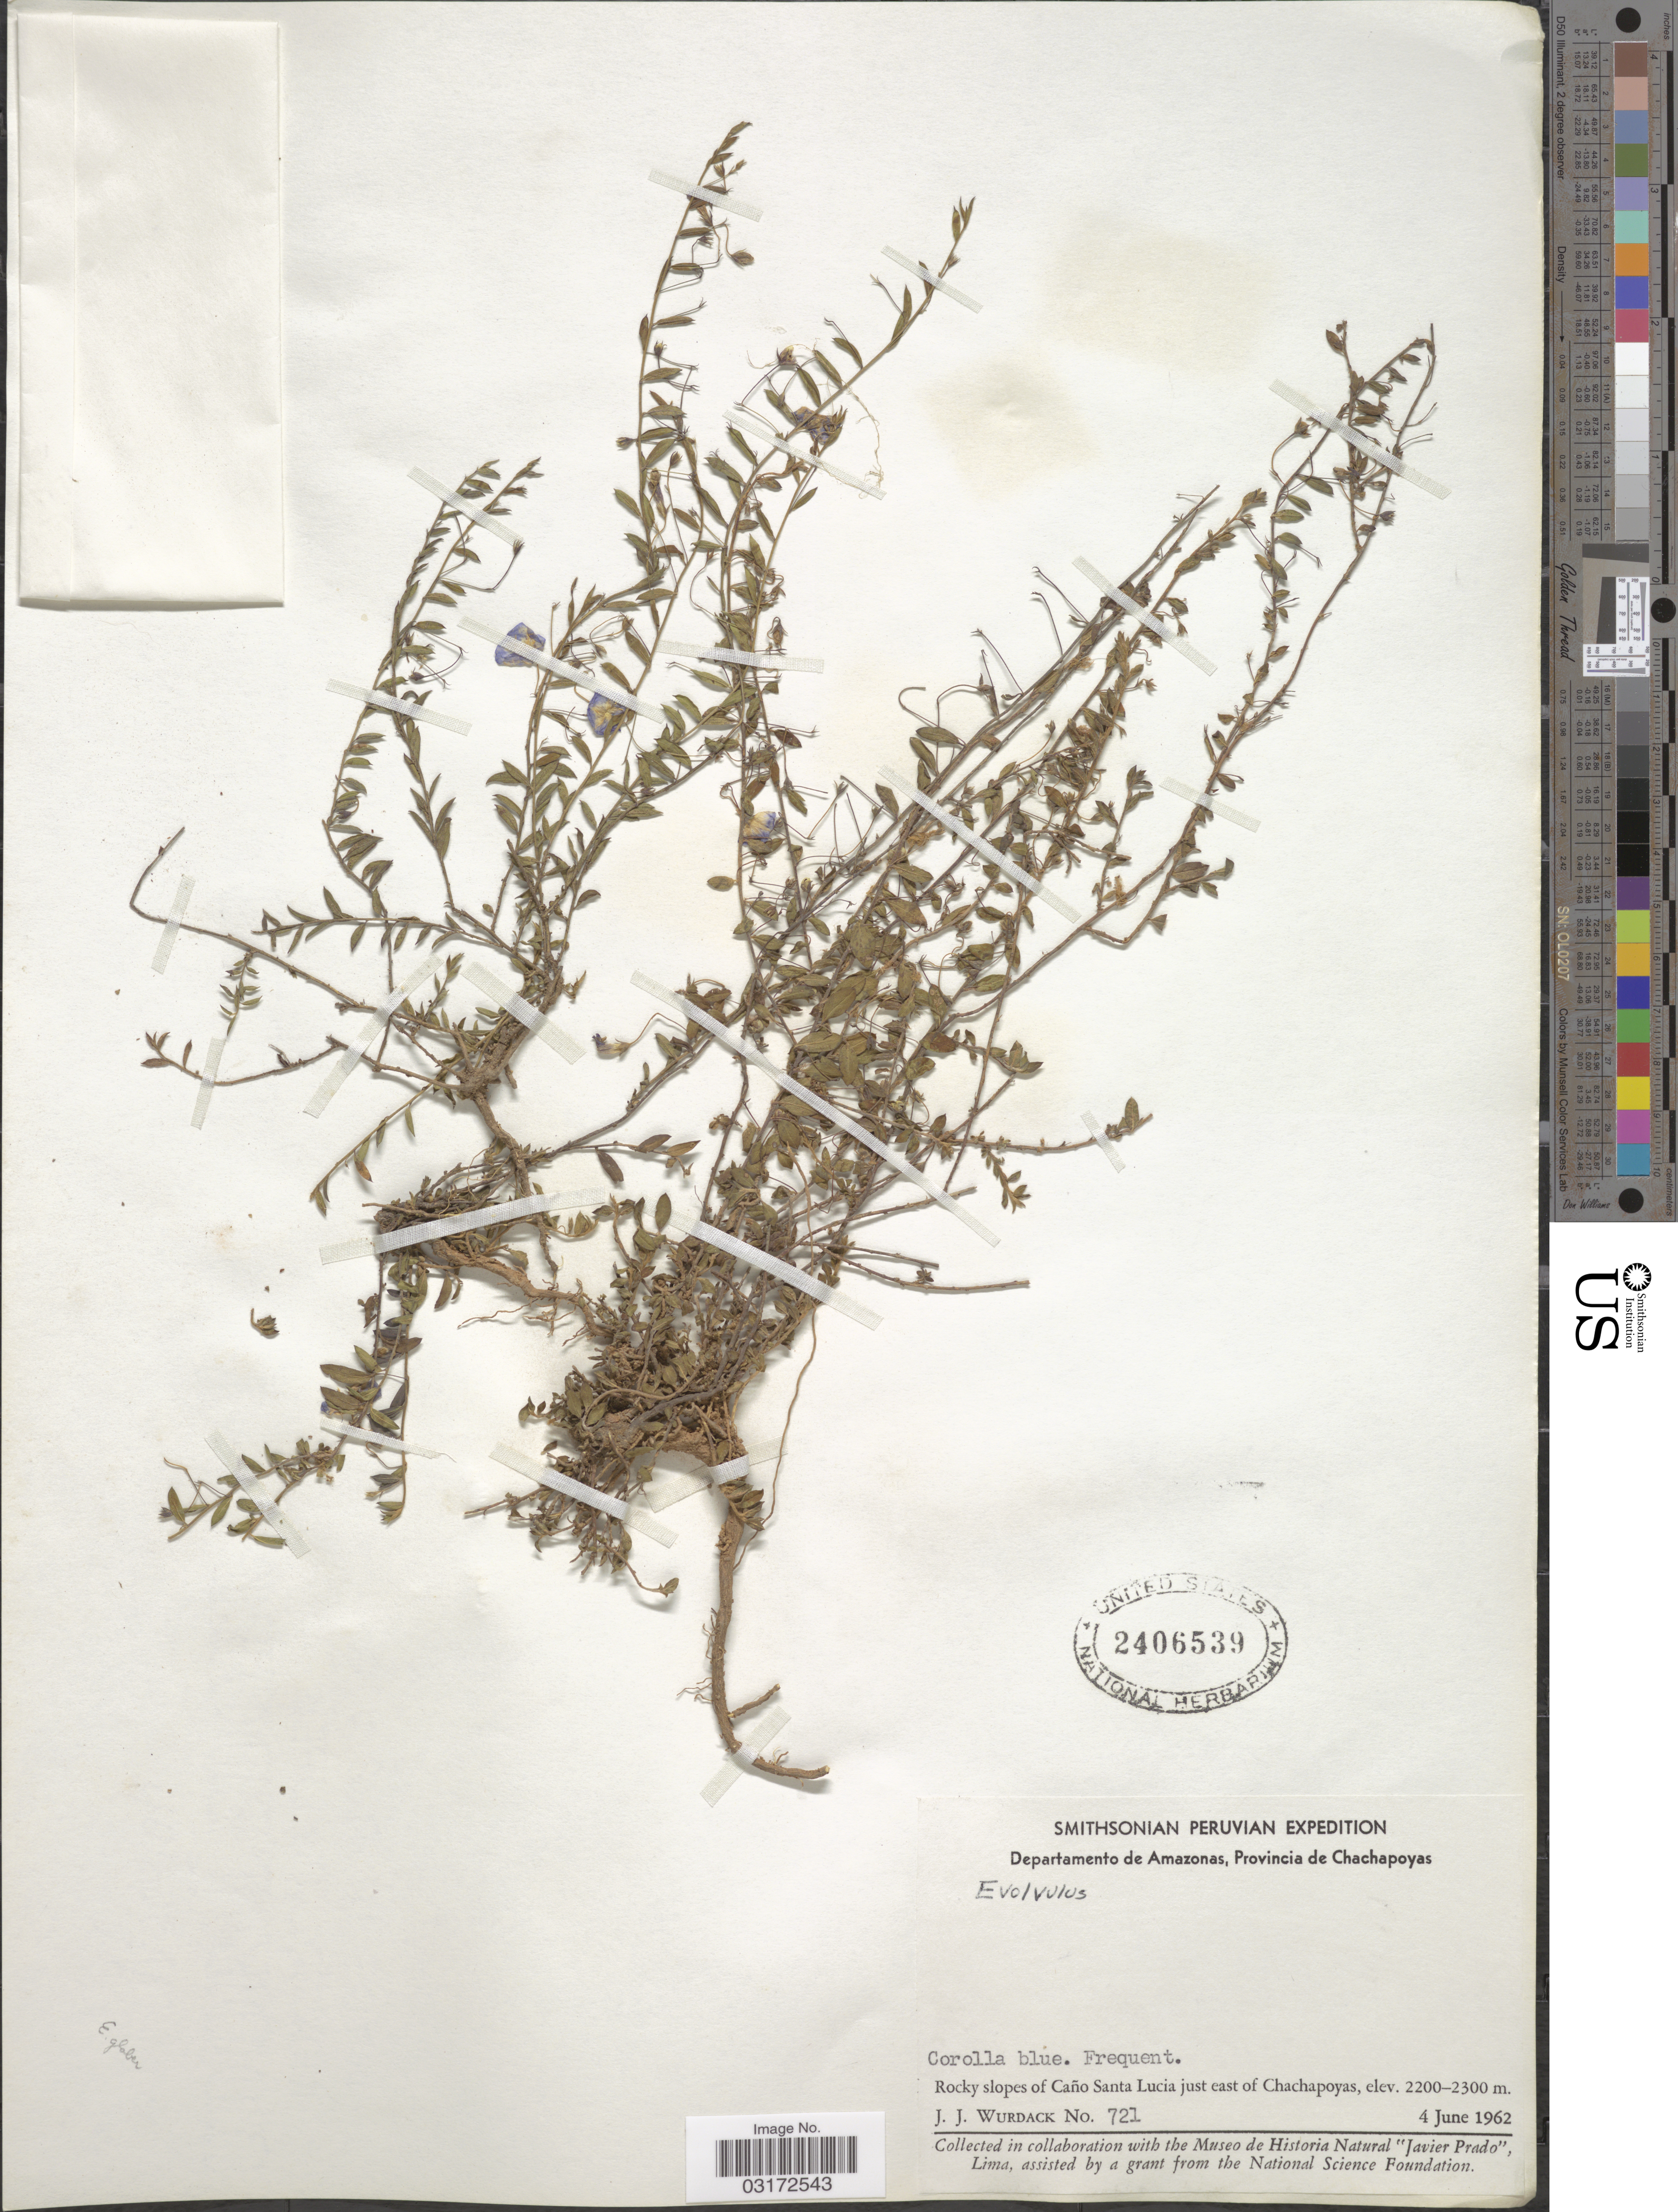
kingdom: Plantae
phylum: Tracheophyta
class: Magnoliopsida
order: Solanales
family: Convolvulaceae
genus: Evolvulus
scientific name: Evolvulus sp.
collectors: J. J. Wurdack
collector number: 721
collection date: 1962-06-04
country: Peru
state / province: Amazonas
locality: Departamento de Amazonas, Provincia de Chachapoyas. Rocky slopes of Caño Santa Lucia just east of Chachapoyas.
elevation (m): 2200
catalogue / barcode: US 2406539